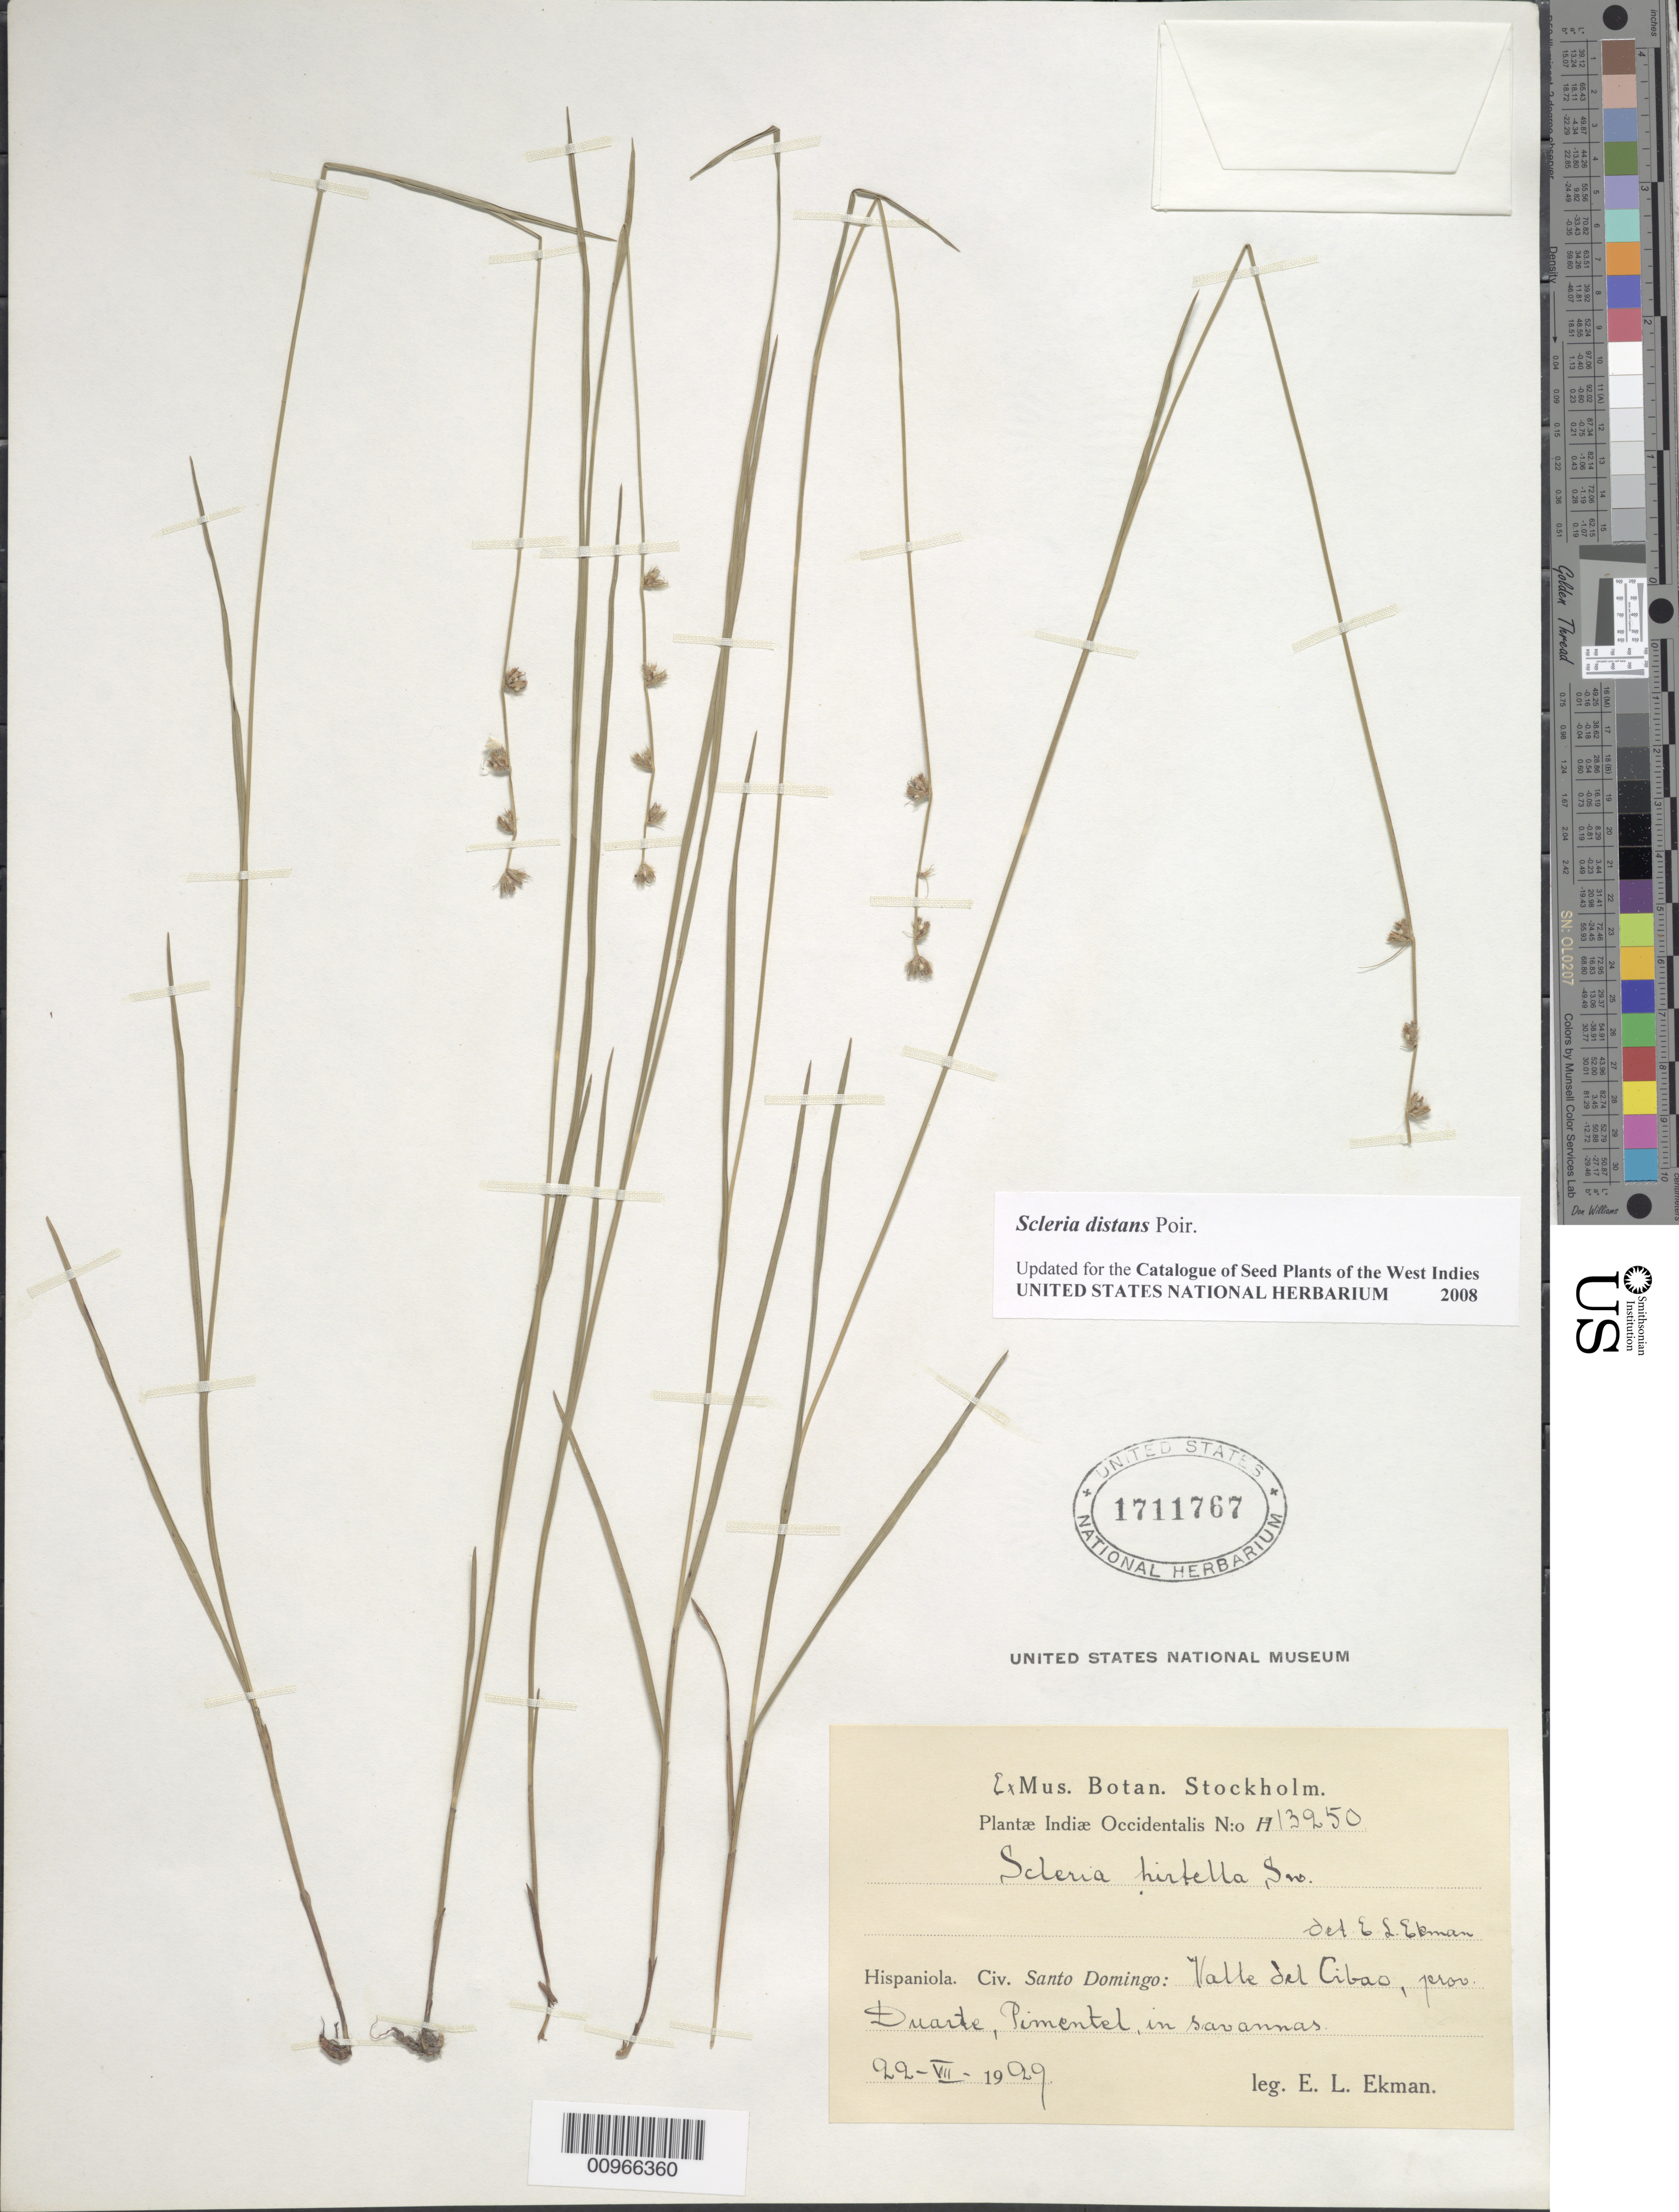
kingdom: Plantae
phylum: Tracheophyta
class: Liliopsida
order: Poales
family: Cyperaceae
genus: Scleria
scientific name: Scleria distans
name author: Poir.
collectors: E. L. Ekman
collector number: H 13250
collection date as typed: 22 Jul 1929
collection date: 1929-07-22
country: Dominican Republic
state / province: Duarte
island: Hispaniola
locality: Valle del Cibao, Pimentel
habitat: In savannas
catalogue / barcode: US 1711767